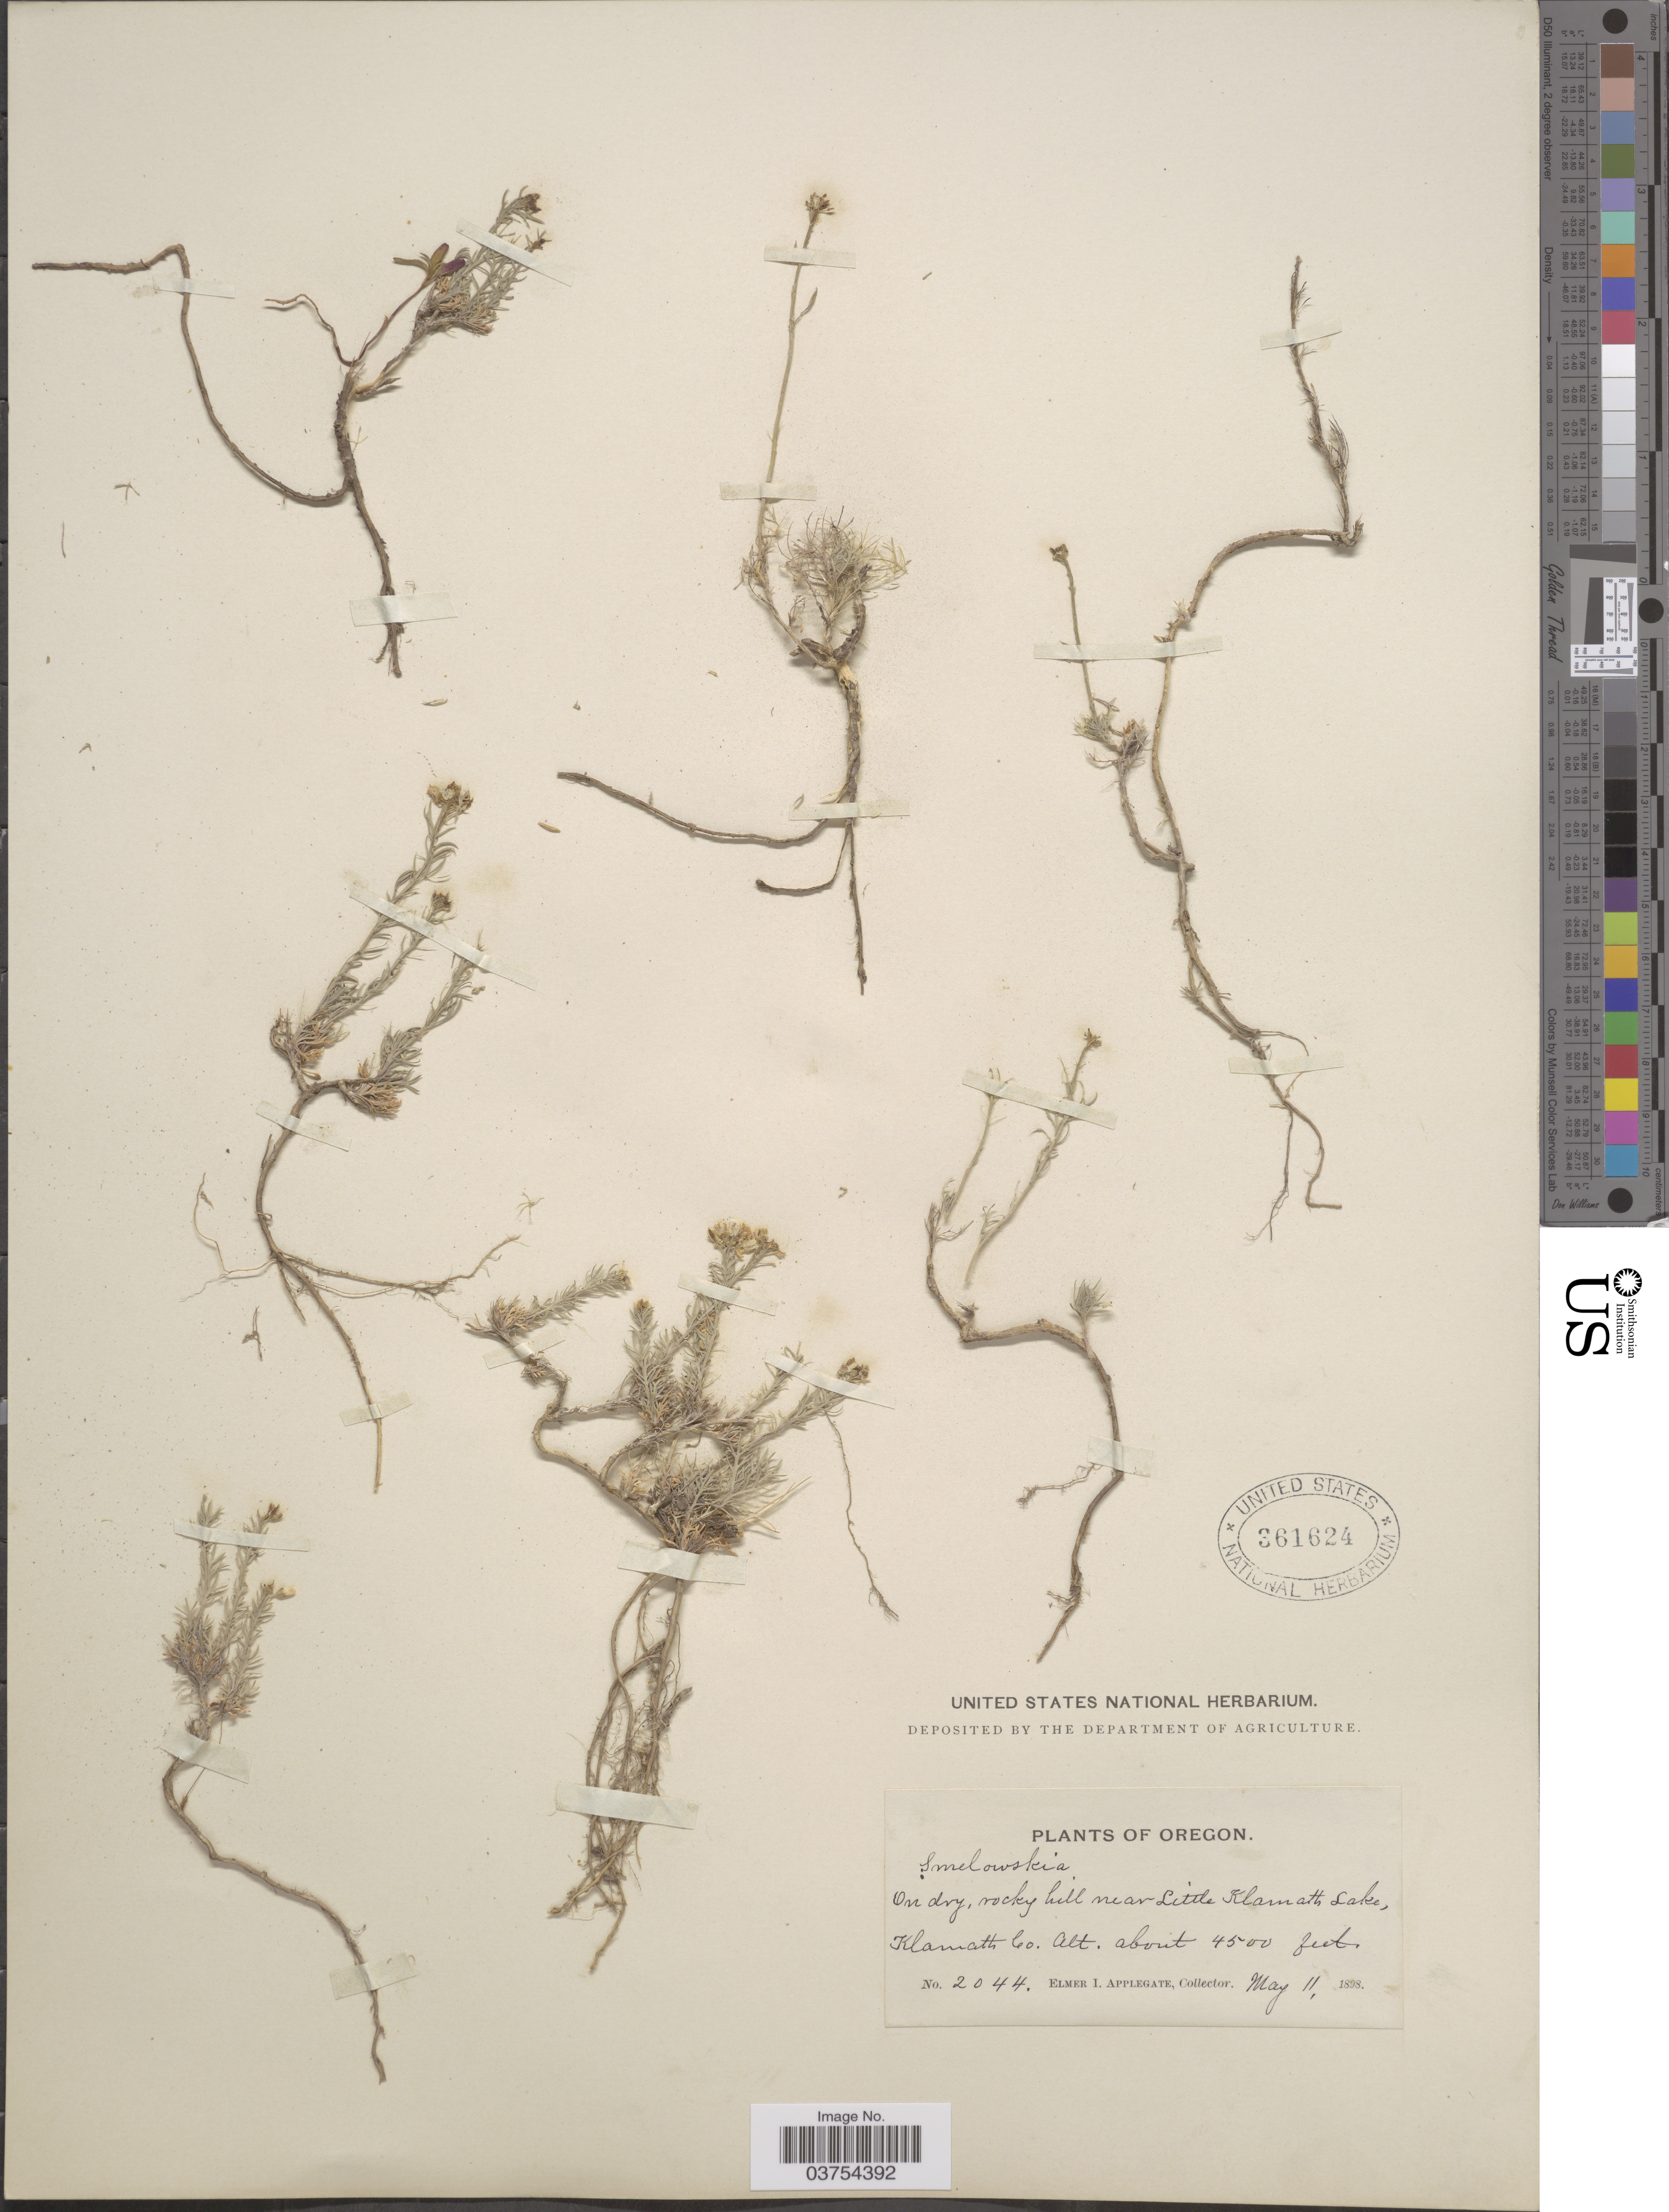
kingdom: Plantae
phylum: Tracheophyta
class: Magnoliopsida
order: Brassicales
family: Brassicaceae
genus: Smelowskia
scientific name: Smelowskia fremontii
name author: S. Watson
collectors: E. I. Applegate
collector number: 2044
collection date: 1898-05-11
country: United States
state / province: Oregon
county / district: Klamath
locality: On dry, rocky hill near Little Klamath Lake, Klamath Co.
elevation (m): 1372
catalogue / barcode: US 361624